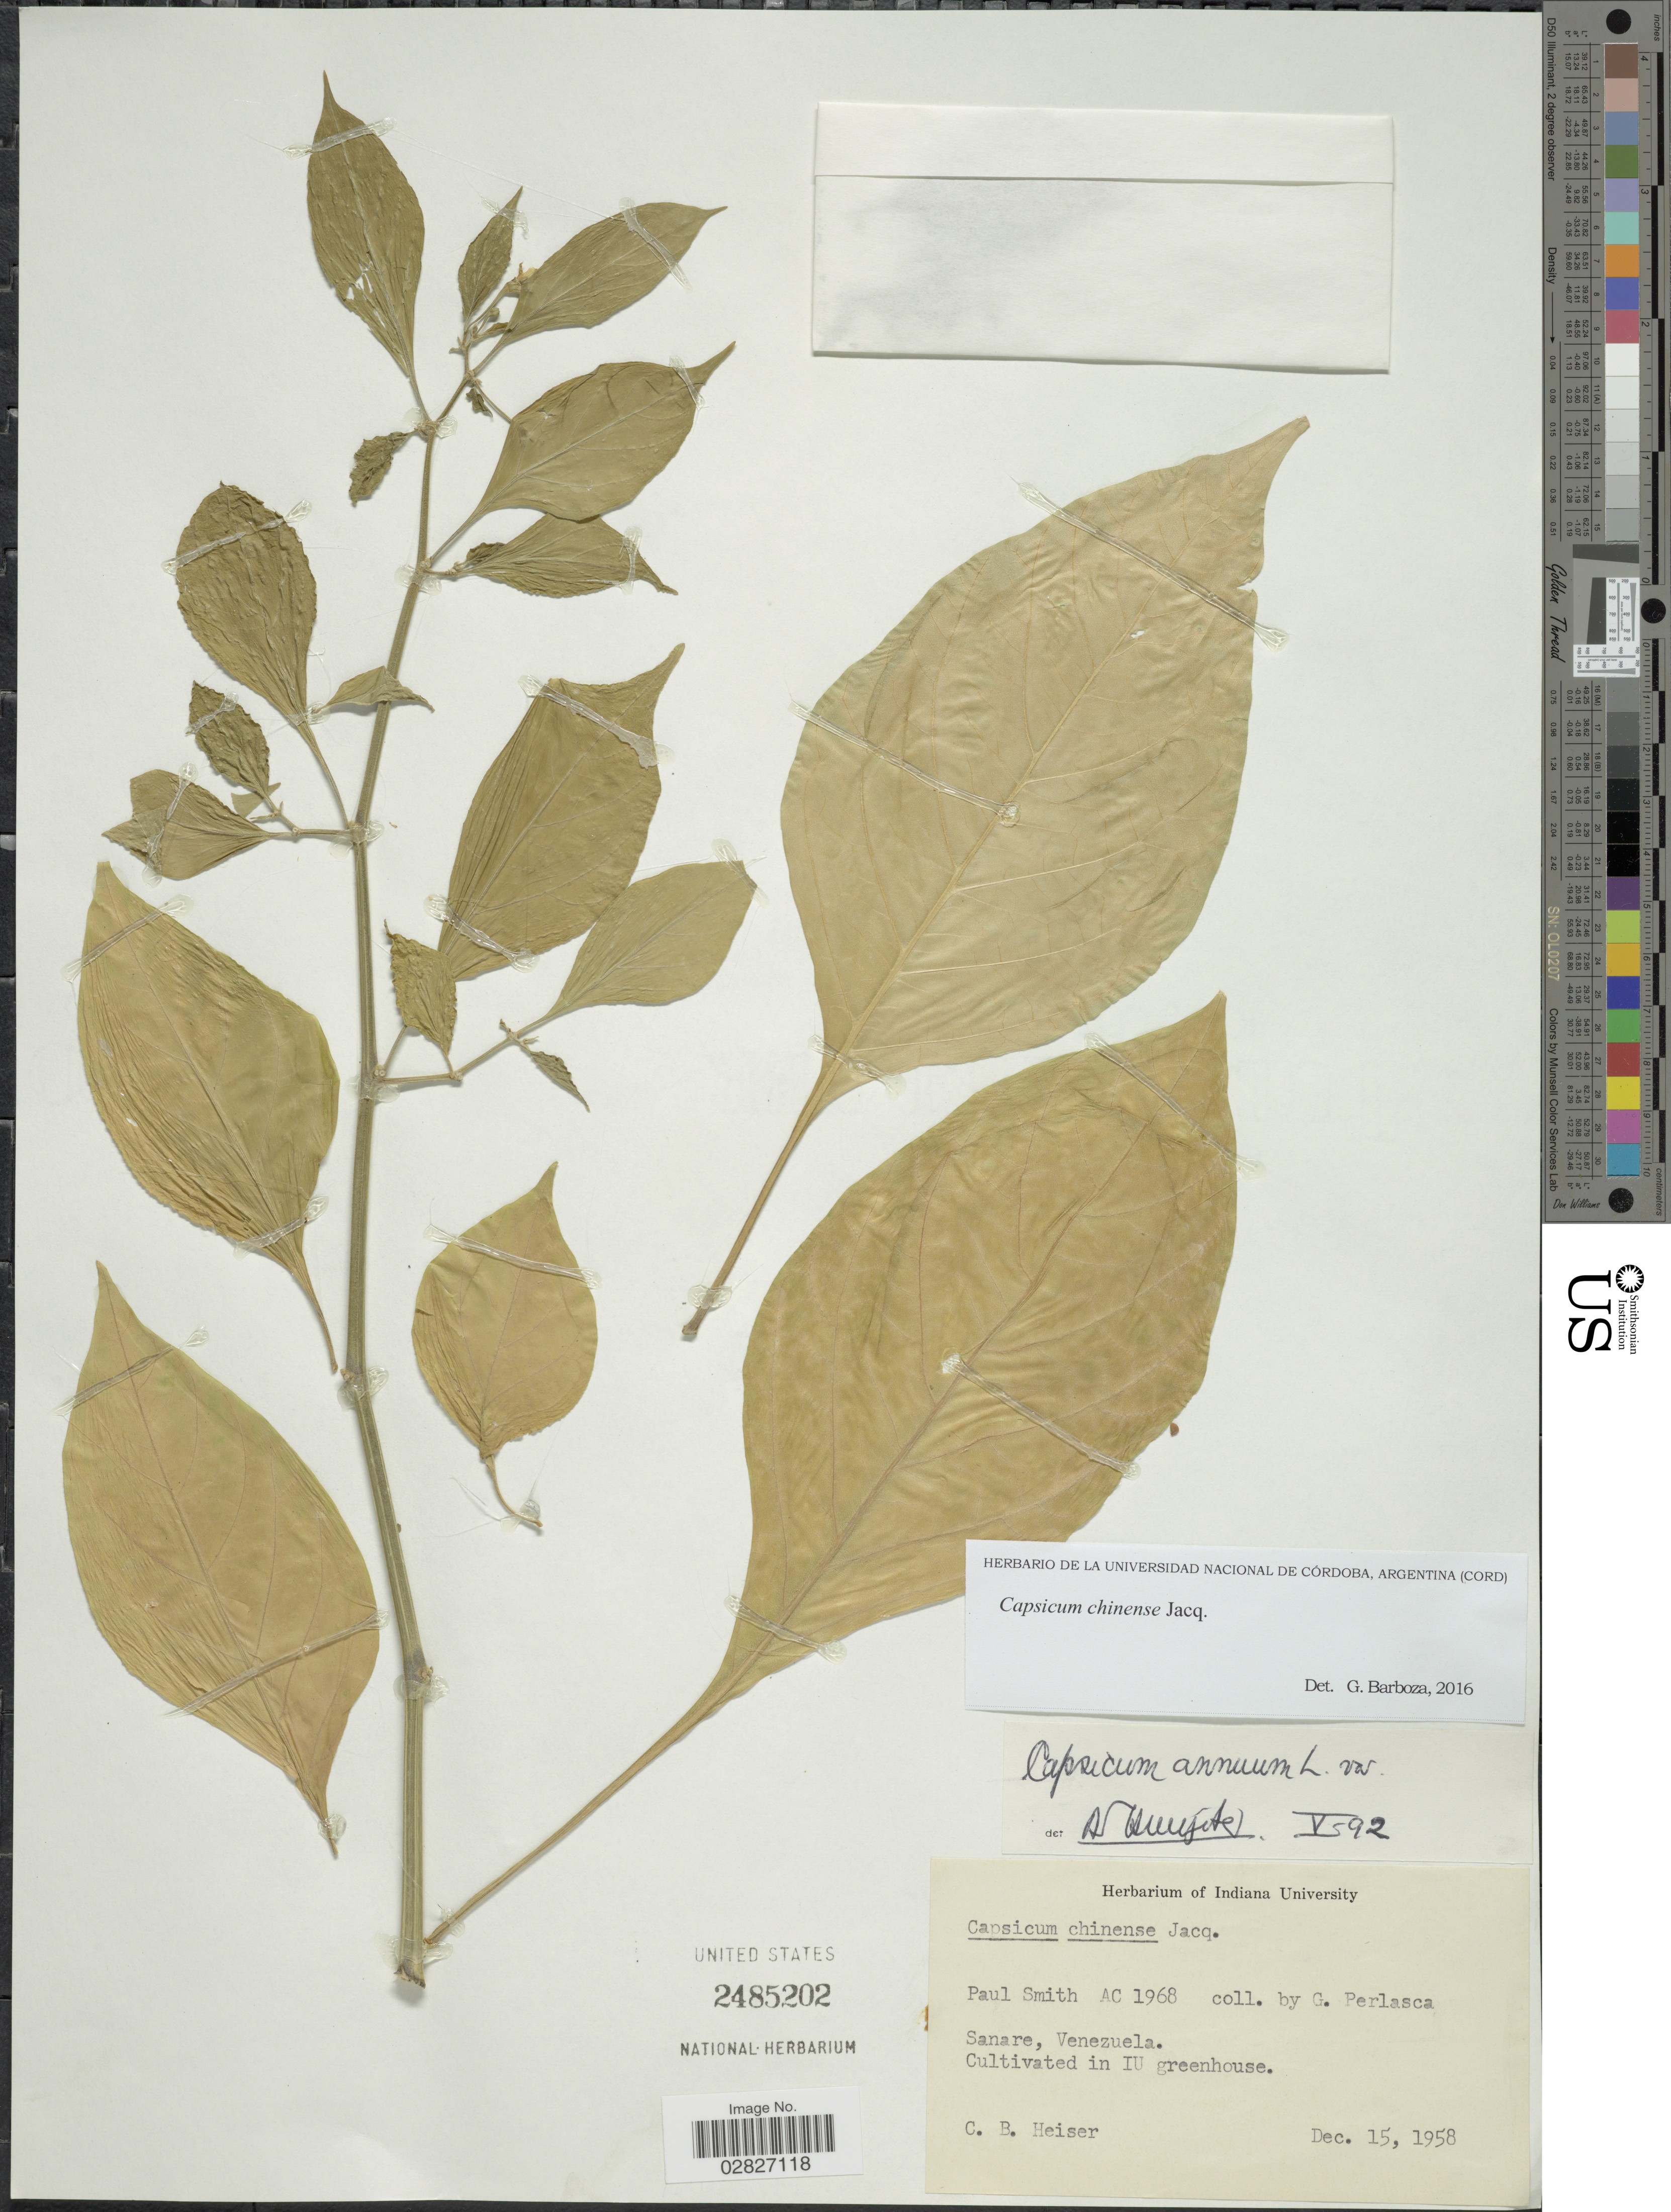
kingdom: Plantae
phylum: Tracheophyta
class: Magnoliopsida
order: Solanales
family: Solanaceae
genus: Capsicum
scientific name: Capsicum chinense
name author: Jacq.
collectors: G. Perlasca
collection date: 1958-12-15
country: Venezuela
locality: Sanare, Cultivated in IU greenhouse.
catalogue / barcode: US 2485202